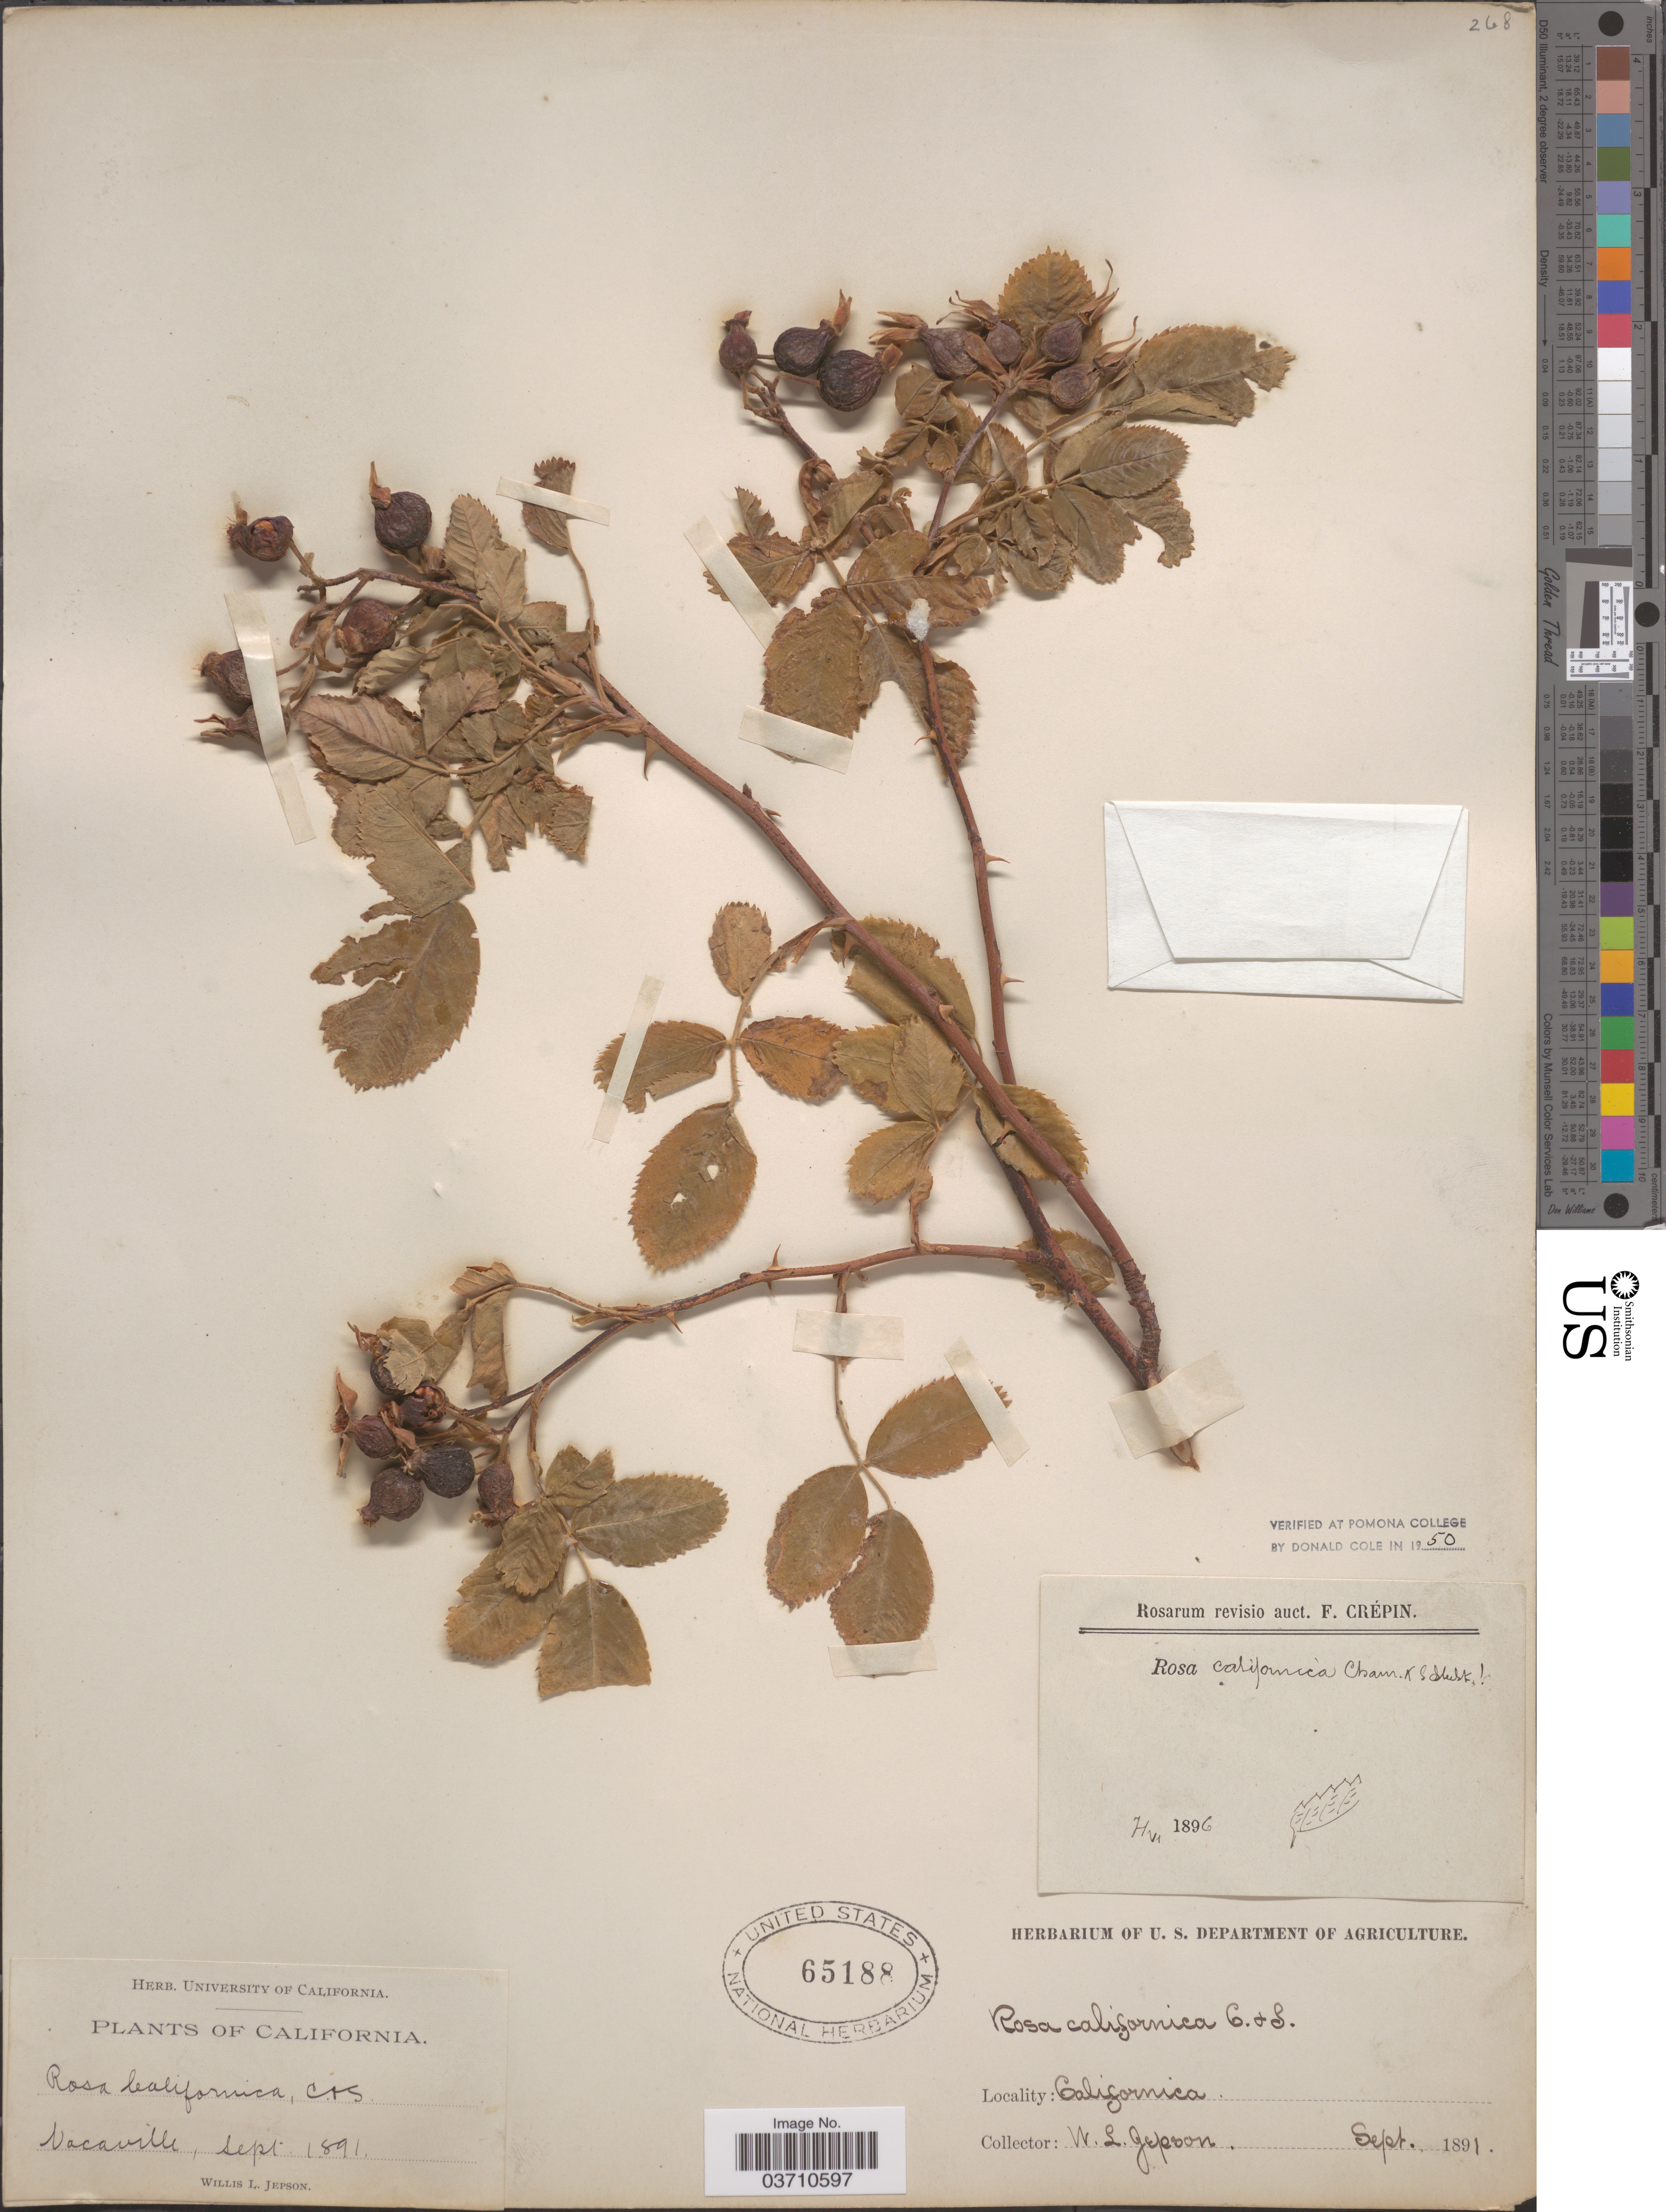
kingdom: Plantae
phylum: Tracheophyta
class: Magnoliopsida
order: Rosales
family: Rosaceae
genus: Rosa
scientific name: Rosa californica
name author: Cham. & Schltdl.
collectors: W. L. Jepson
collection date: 1891-09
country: United States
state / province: California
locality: Vacaville.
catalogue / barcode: US 65188